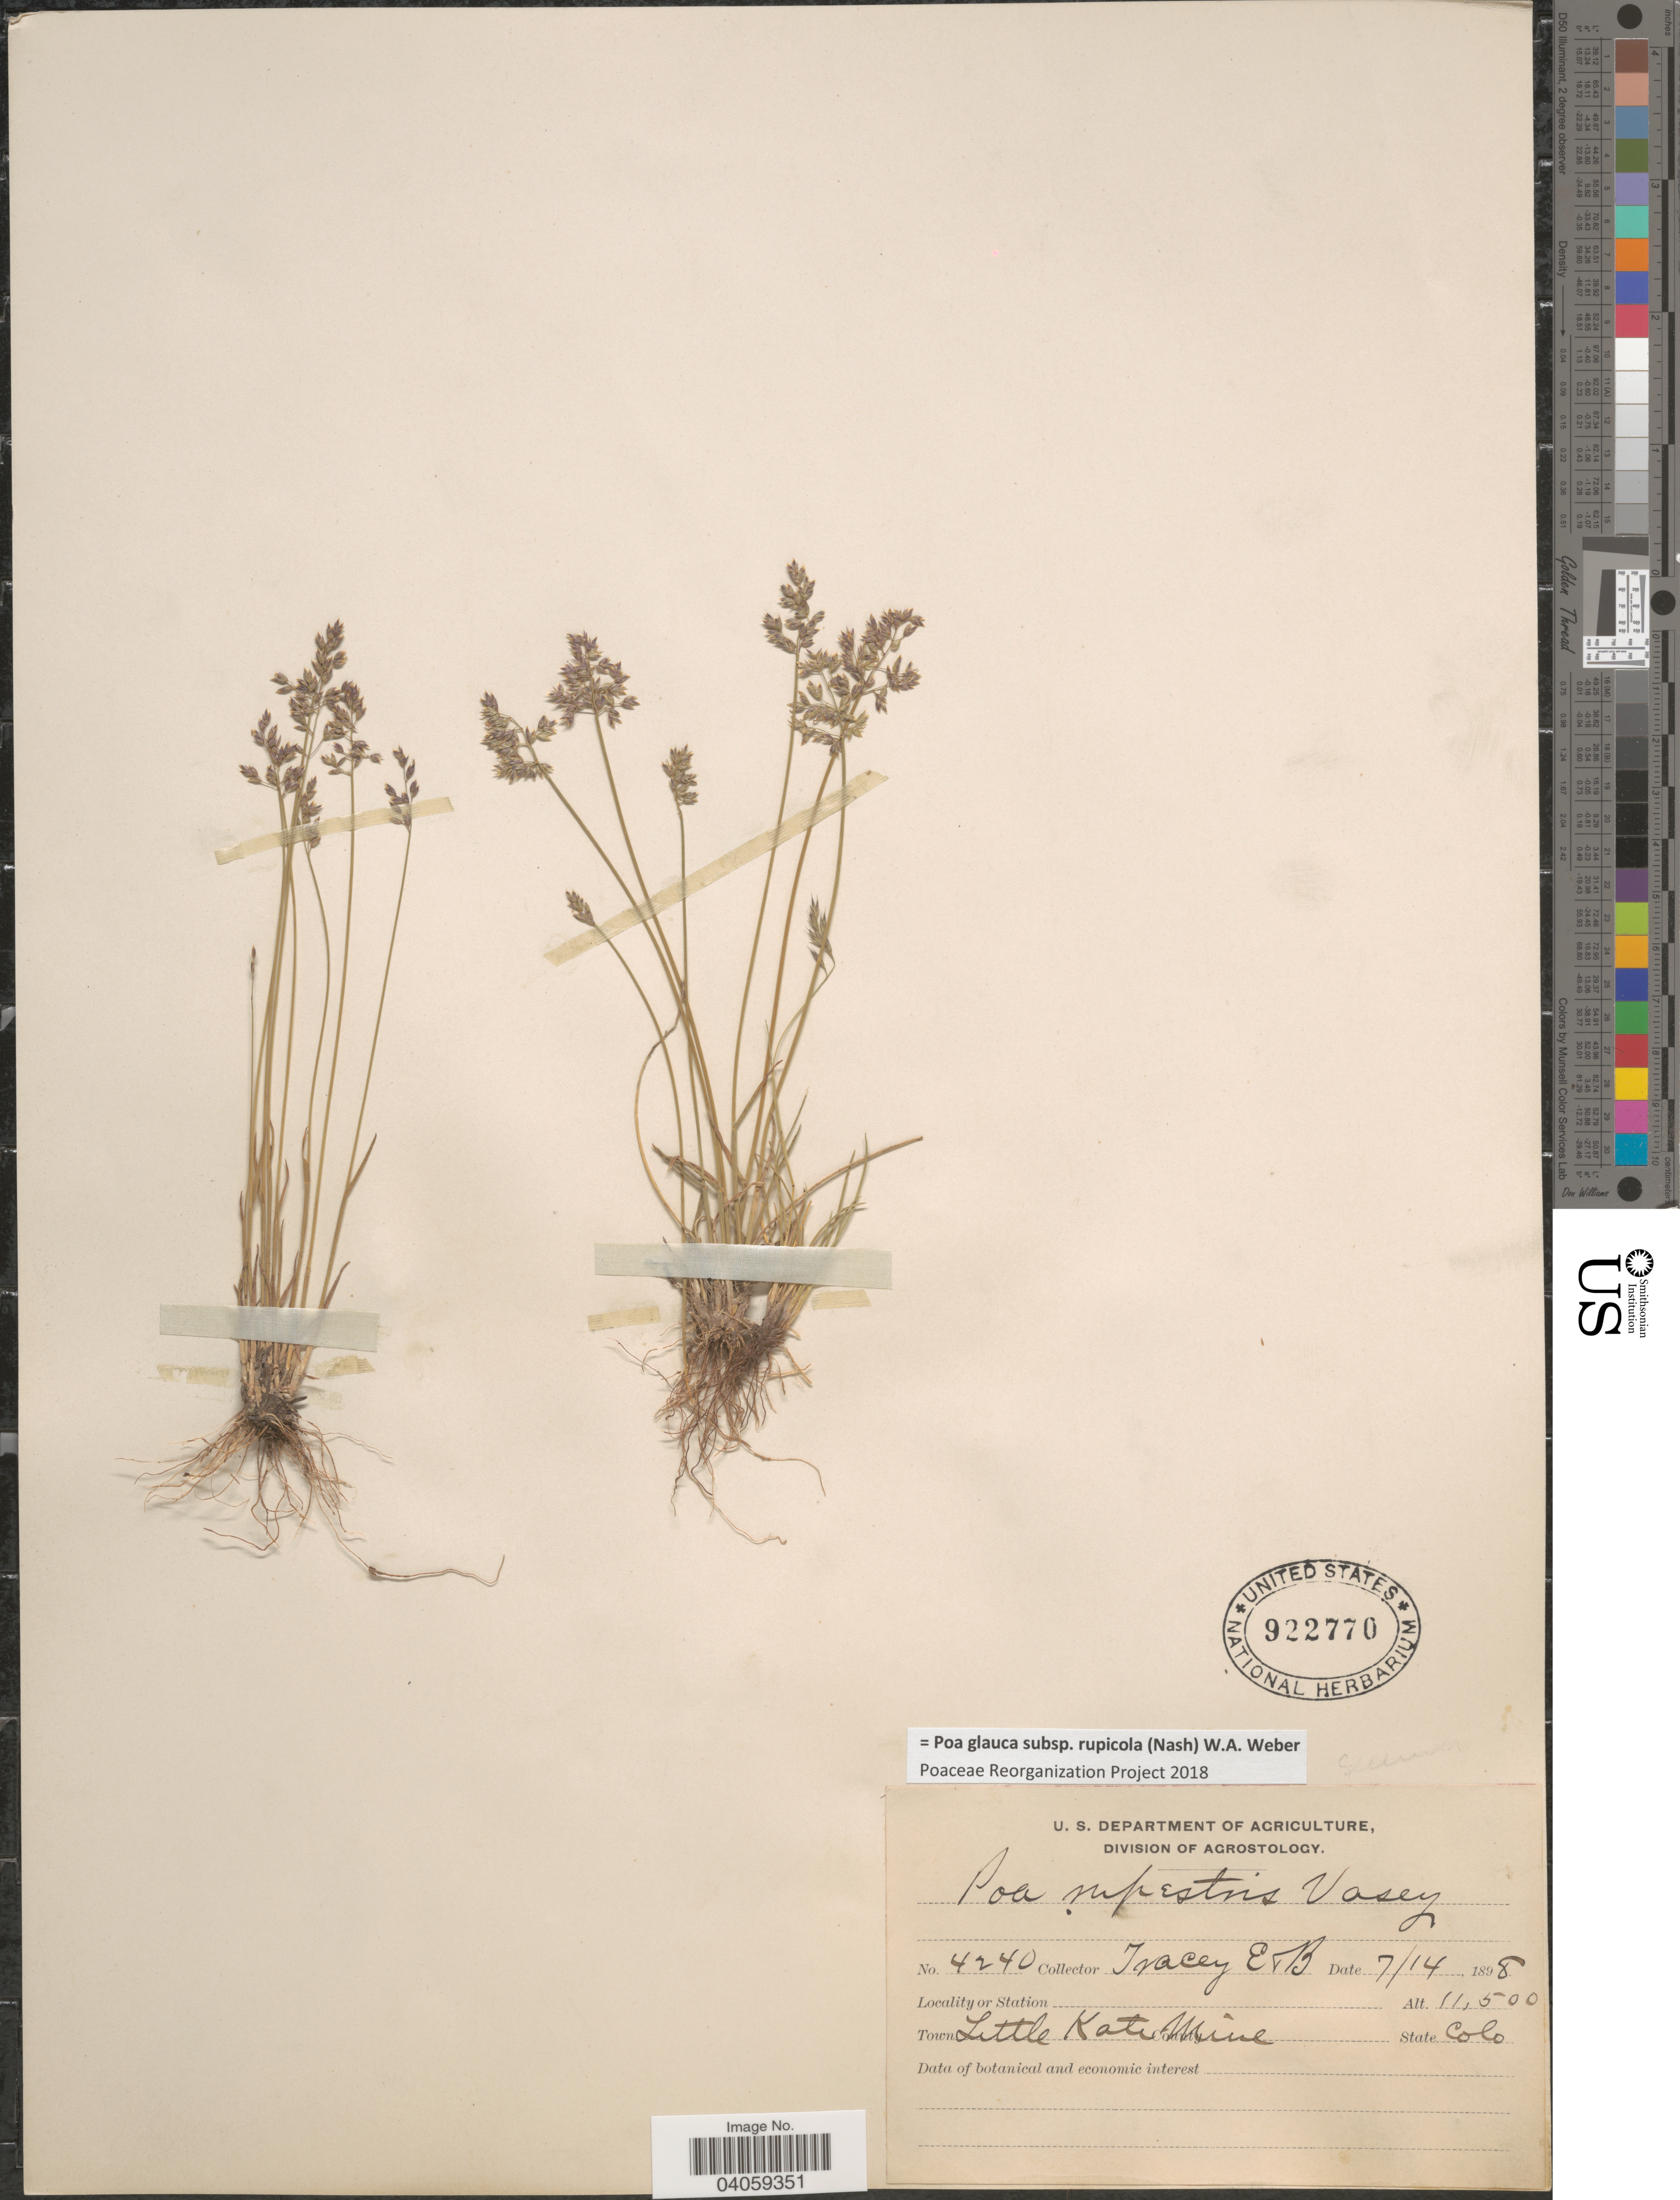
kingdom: Plantae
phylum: Tracheophyta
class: Liliopsida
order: Poales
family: Poaceae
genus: Poa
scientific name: Poa glauca subsp. rupicola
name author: (Nash) W.A. Weber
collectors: E. Tracey & B. Tracey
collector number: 4240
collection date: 1898-07-14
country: United States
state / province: Colorado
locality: Town Little Kate Mine.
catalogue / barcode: US 922770